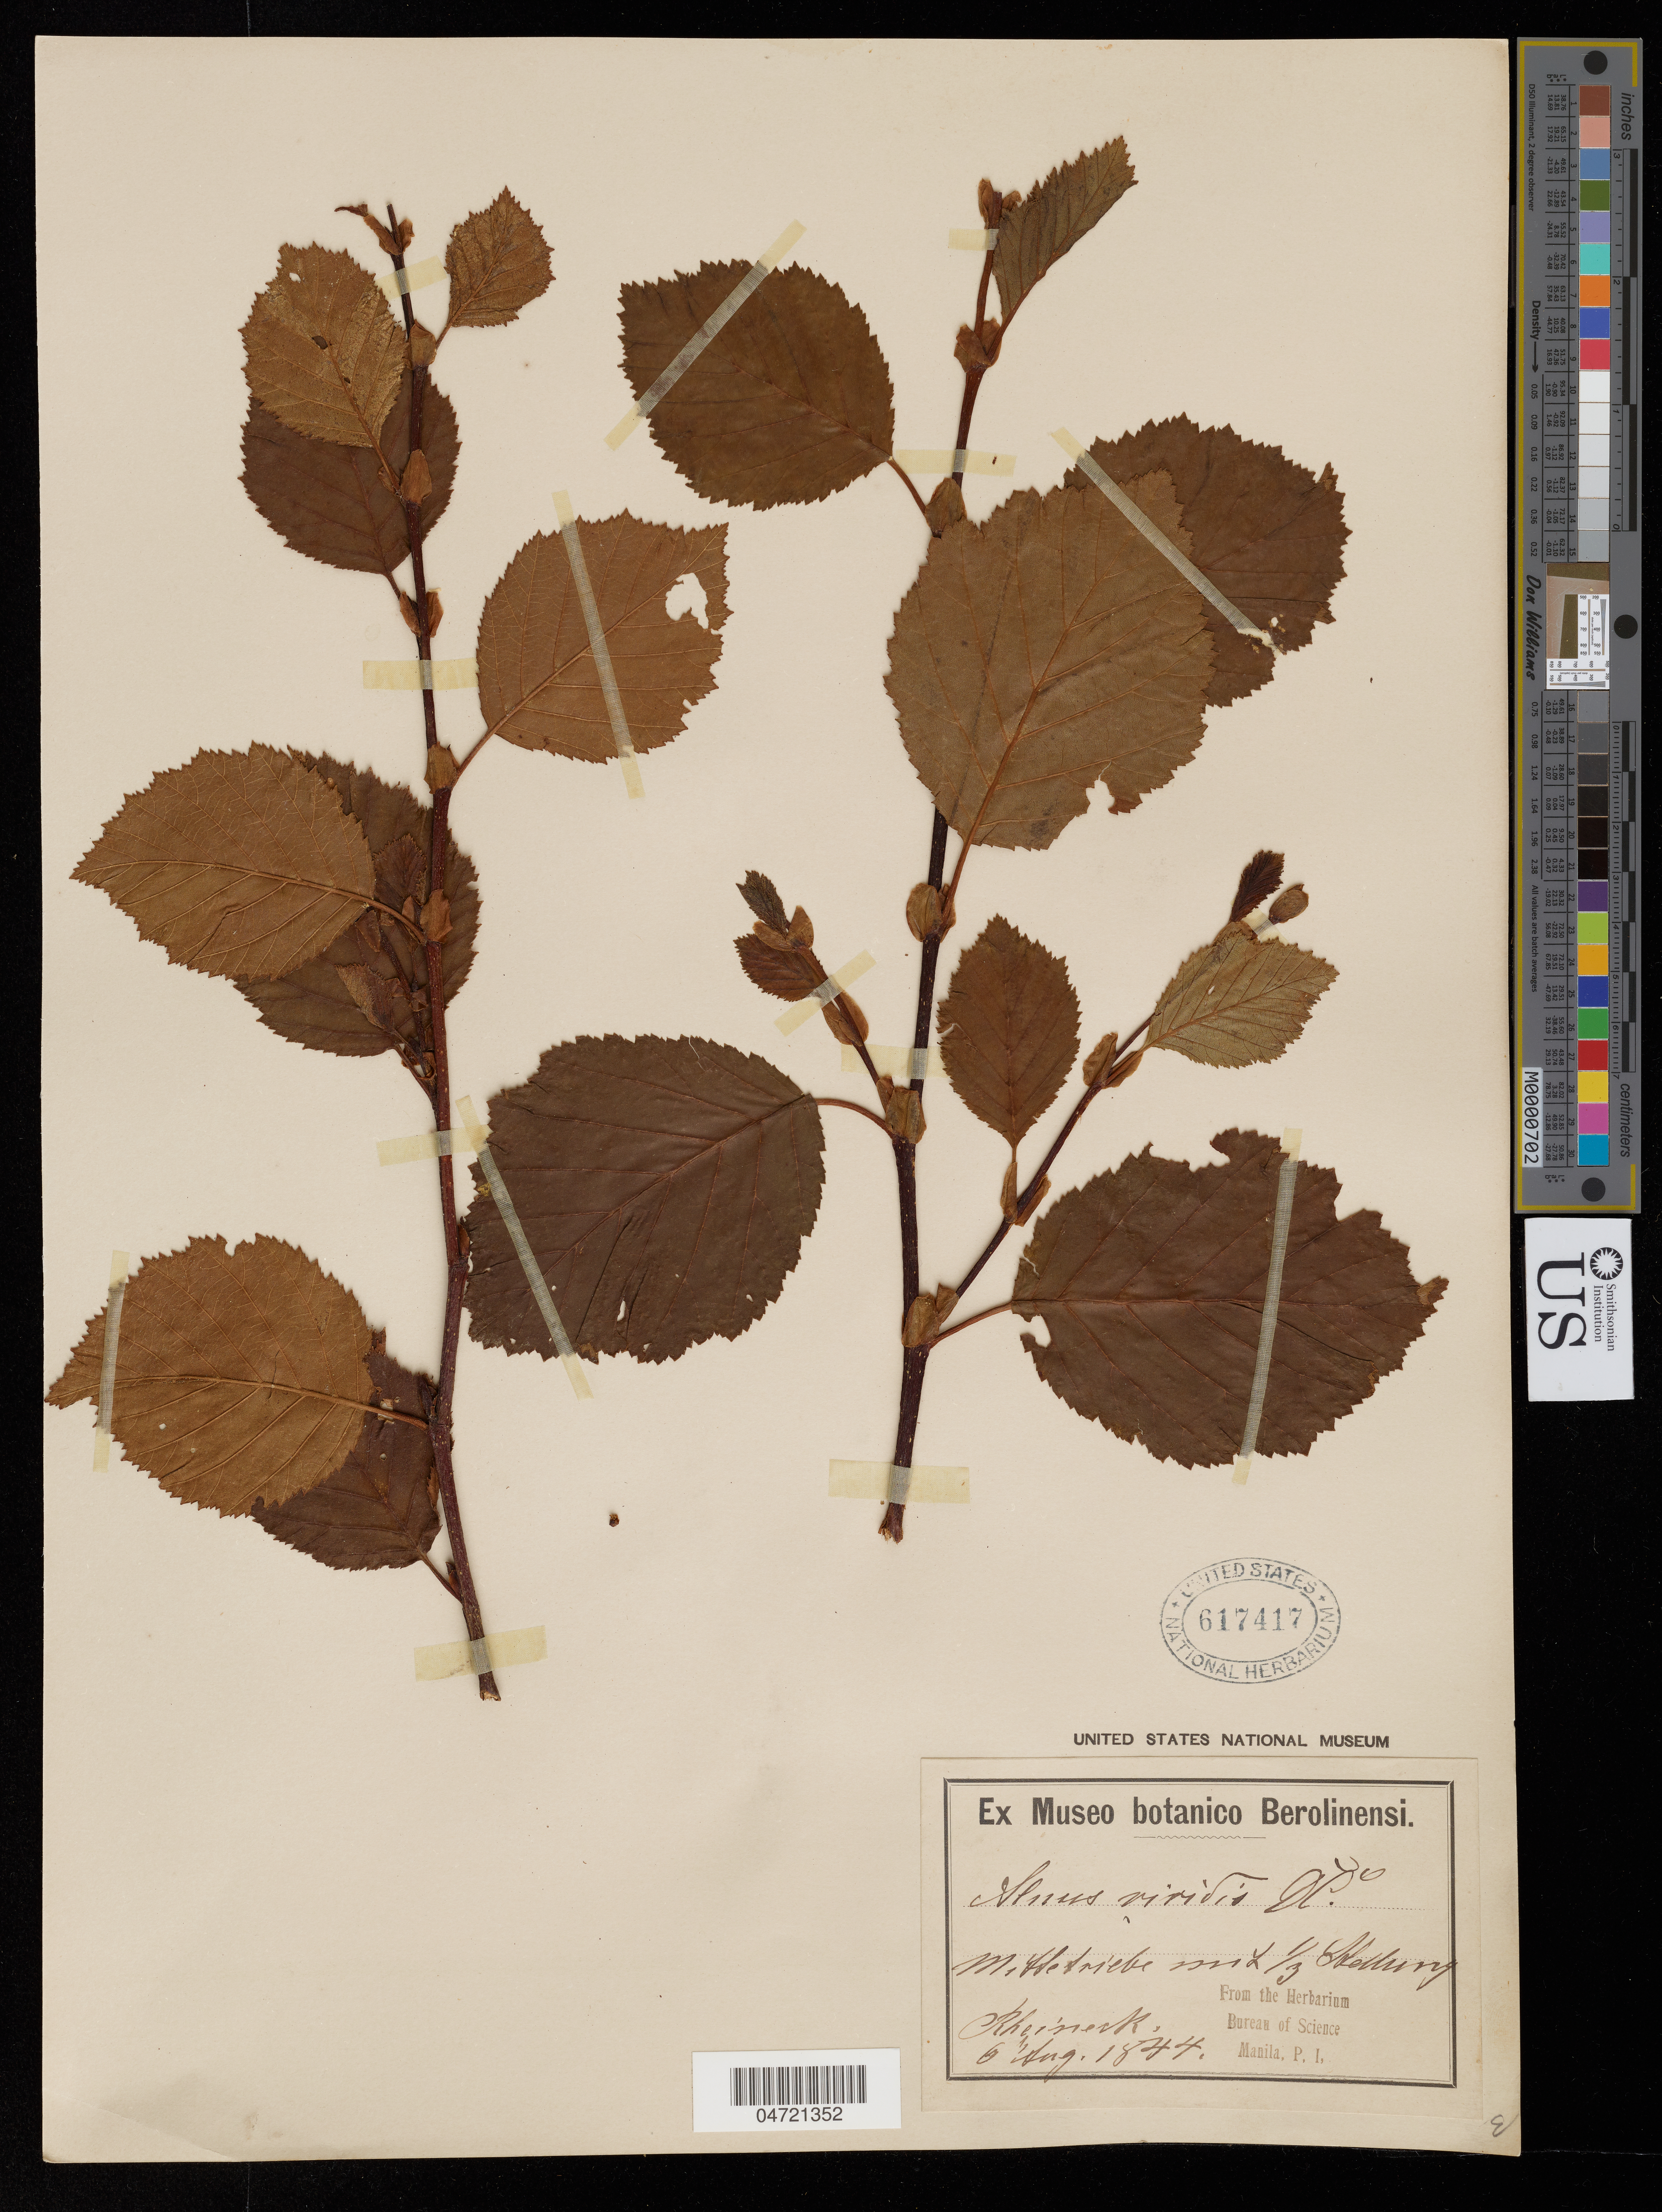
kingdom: Plantae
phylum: Tracheophyta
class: Magnoliopsida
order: Fagales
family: Betulaceae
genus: Alnus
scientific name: Alnus viridis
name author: (Chaix) DC.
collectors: Rheinsch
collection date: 1844-08-06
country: Germany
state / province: Berlin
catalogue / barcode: US 617417